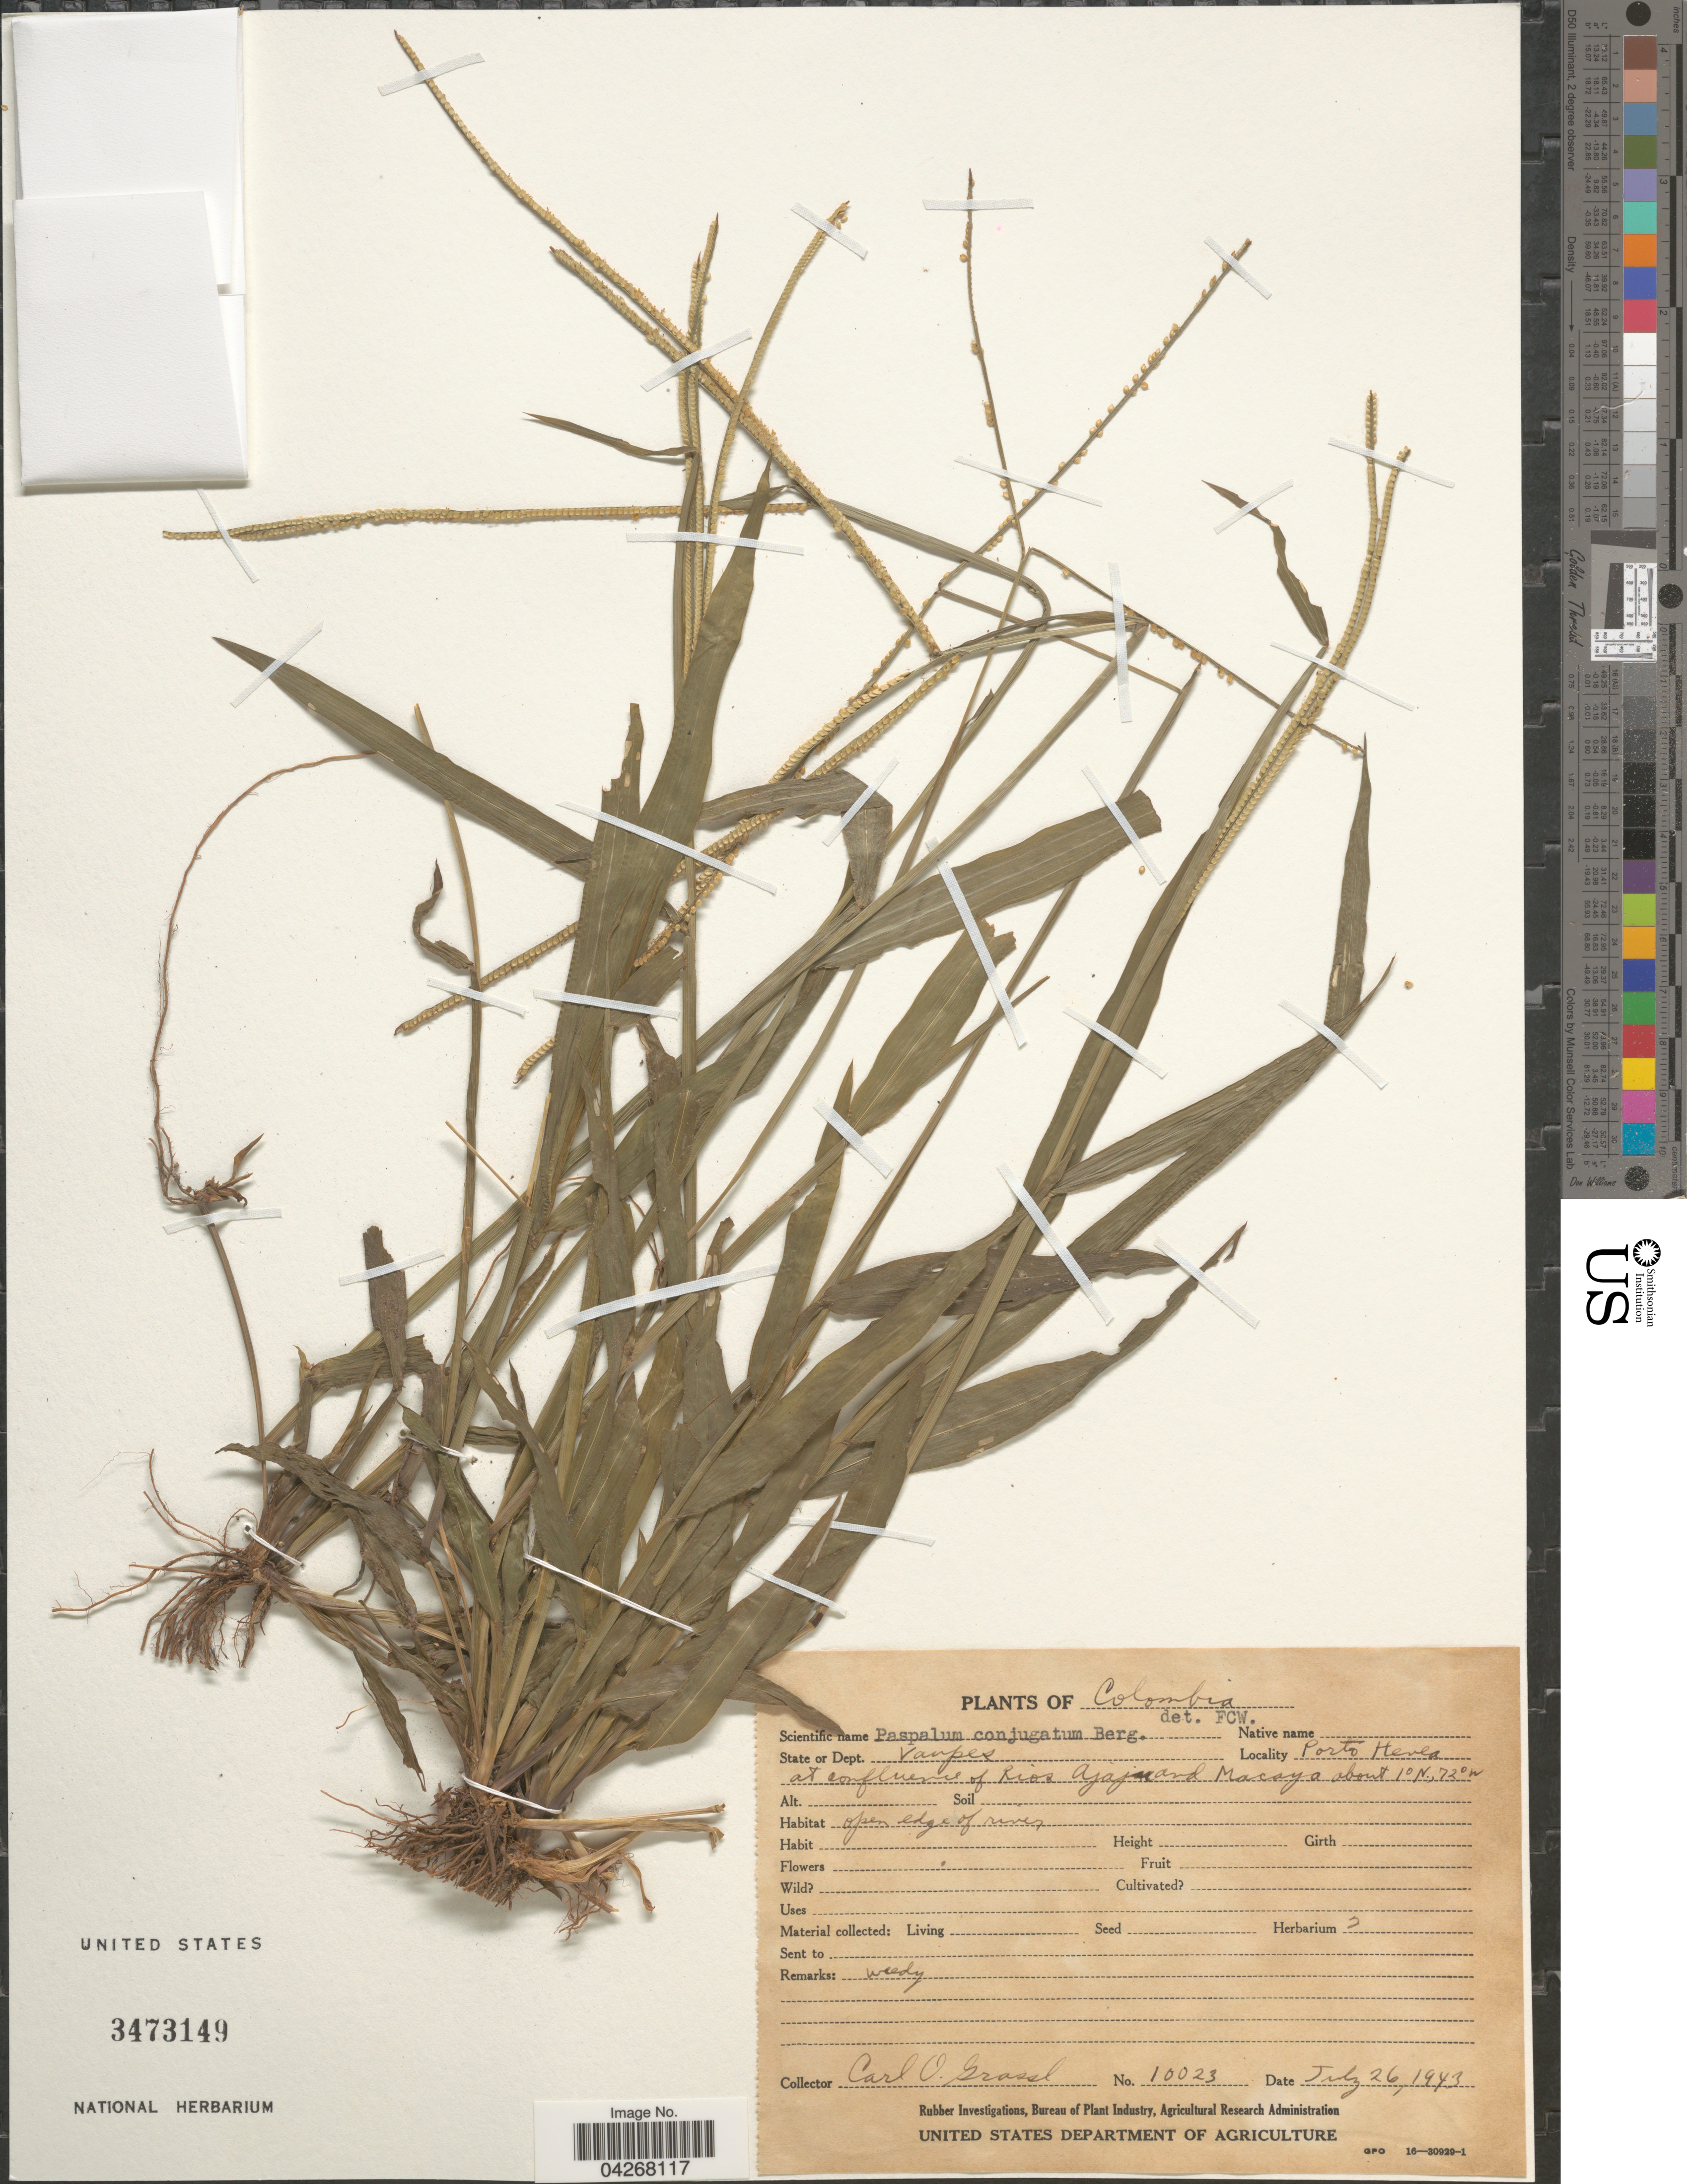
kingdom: Plantae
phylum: Tracheophyta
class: Liliopsida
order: Poales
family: Poaceae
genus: Paspalum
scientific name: Paspalum conjugatum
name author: P.J. Bergius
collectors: C. Grassl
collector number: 10023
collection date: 1943-07-26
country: Colombia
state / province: Vaupés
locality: State or Dept. Vaupes. Porto Hevea at confluence of Rios Ajaju and Macaya.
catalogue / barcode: US 3473149